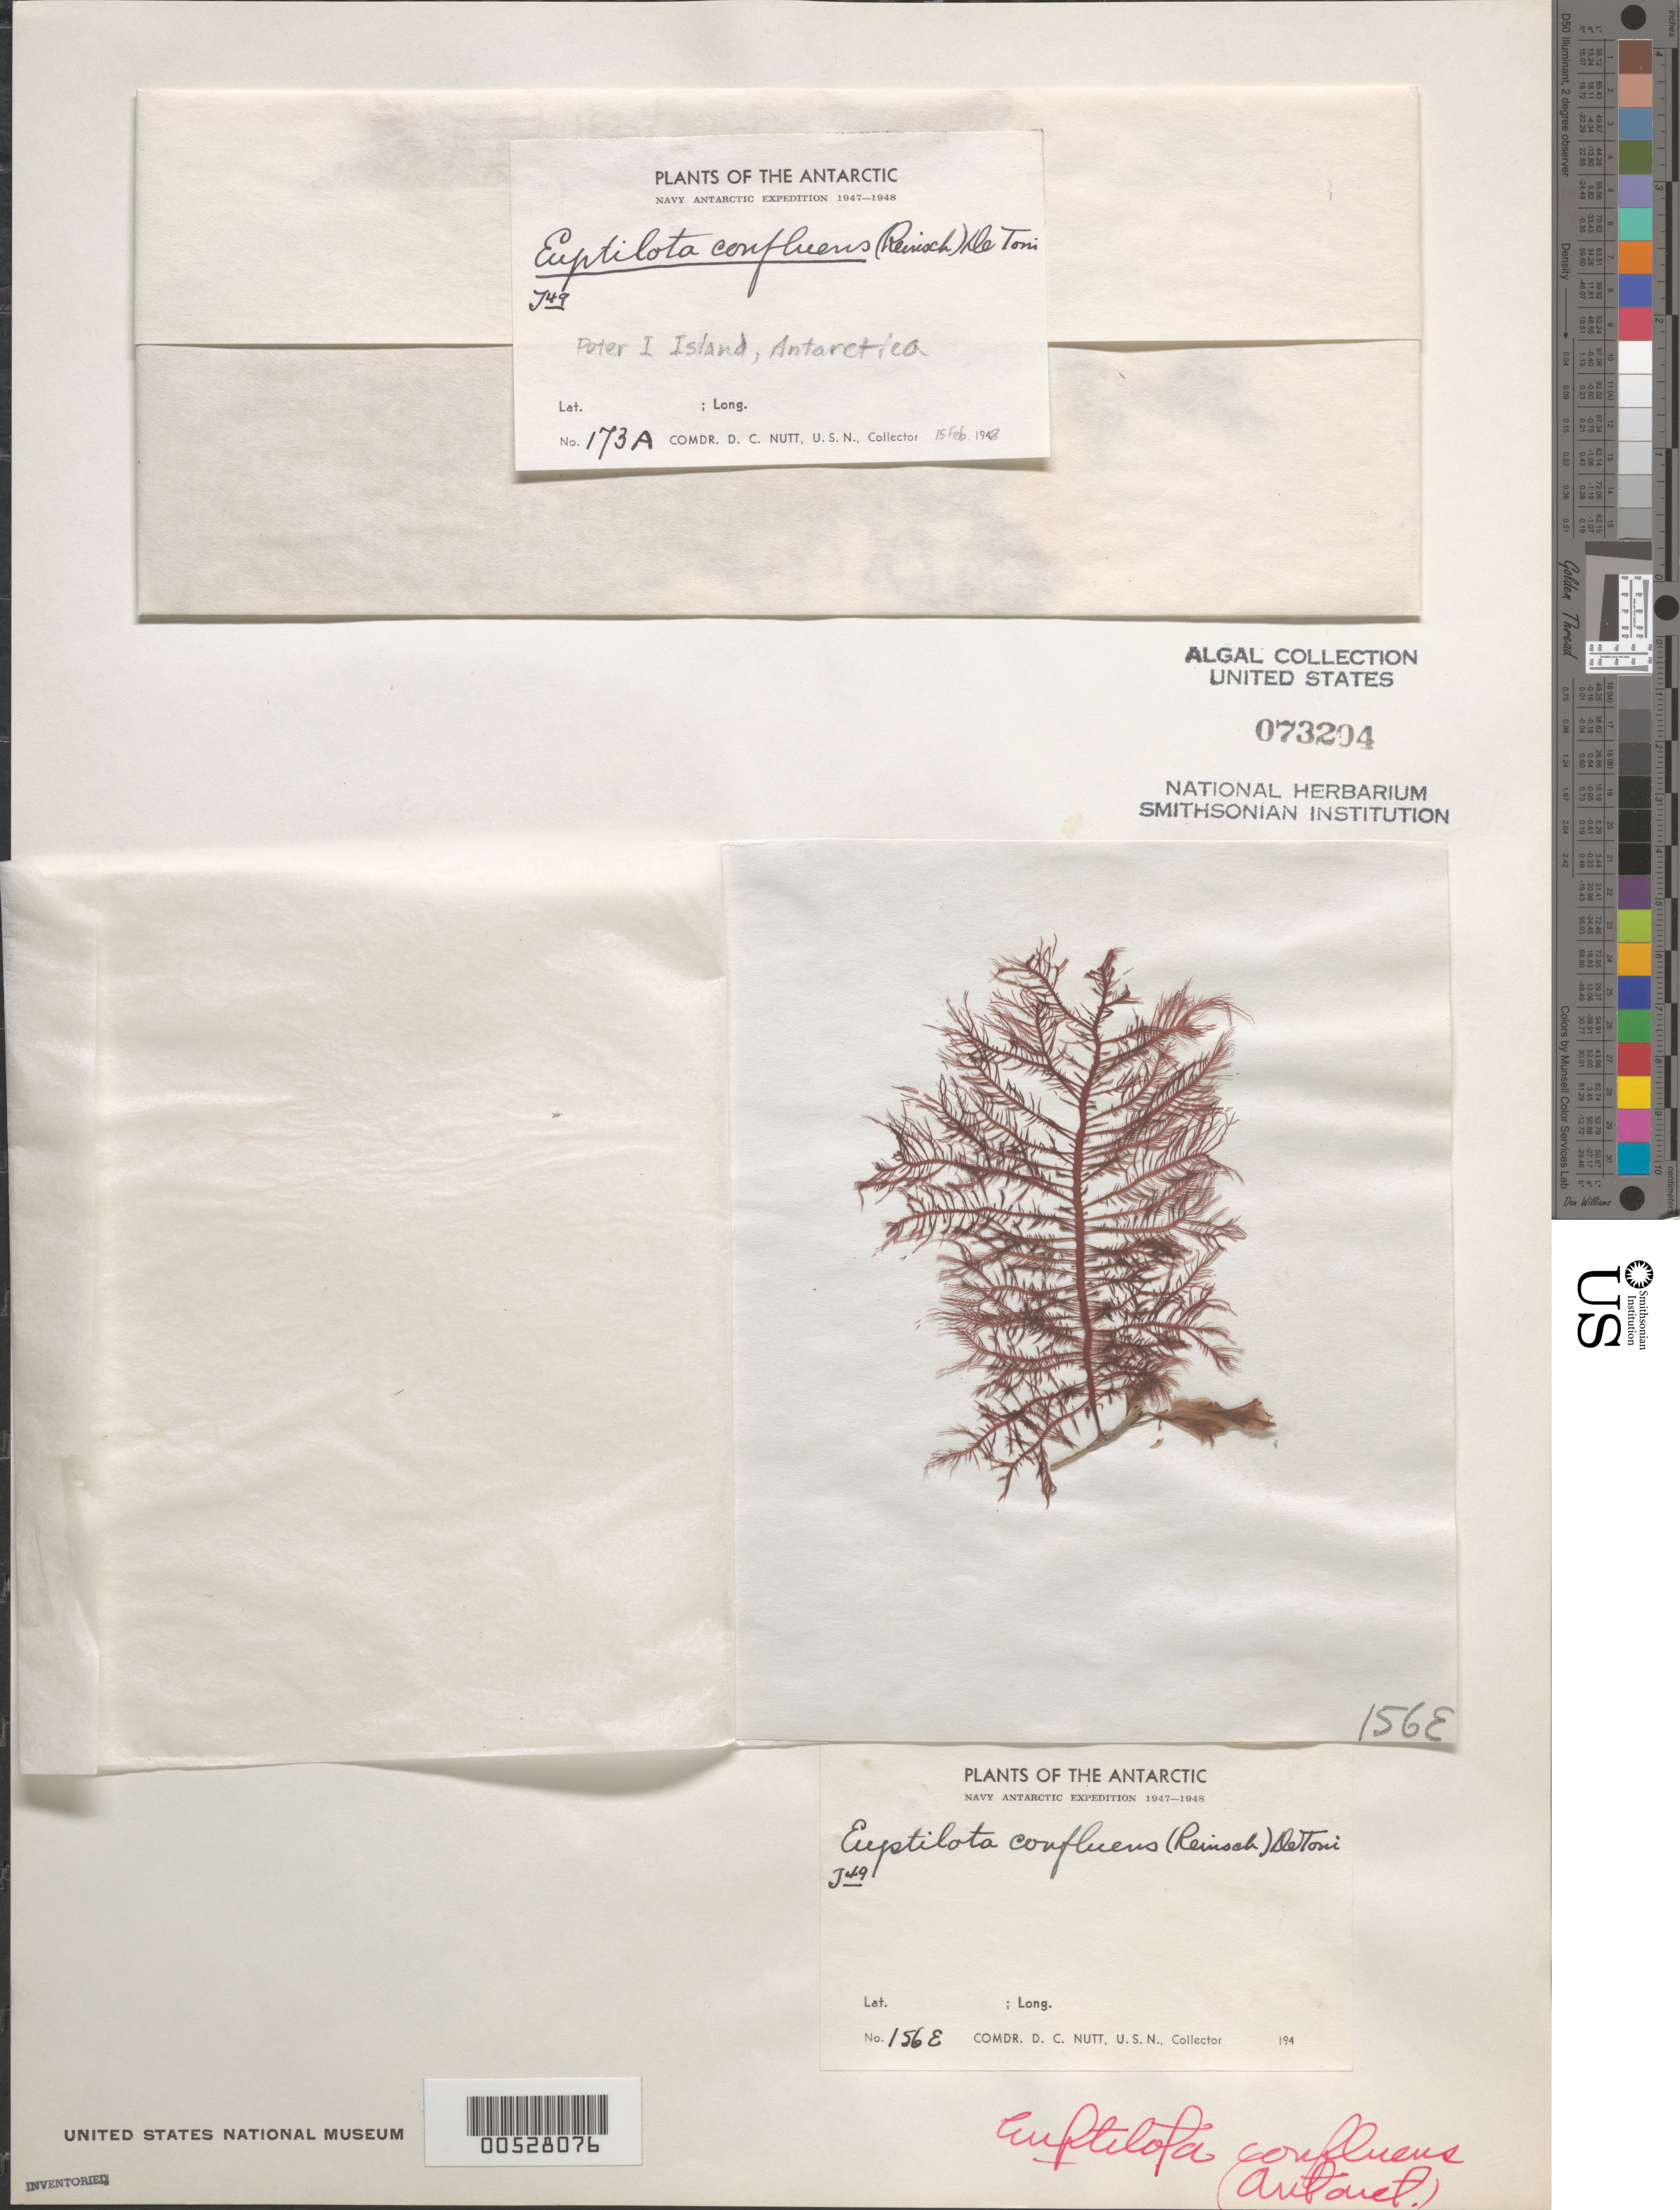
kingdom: Plantae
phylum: Rhodophyta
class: Florideophyceae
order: Ceramiales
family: Wrangeliaceae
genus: Georgiella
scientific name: Georgiella confluens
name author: (Reinsch) Kylin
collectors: D. Nutt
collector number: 156E & 173A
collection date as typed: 15 Feb 1948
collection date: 1948-02-15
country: Antarctica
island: Peter I Island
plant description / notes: US Navy Antarctic Expedition, 1947-1948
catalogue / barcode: US 73204